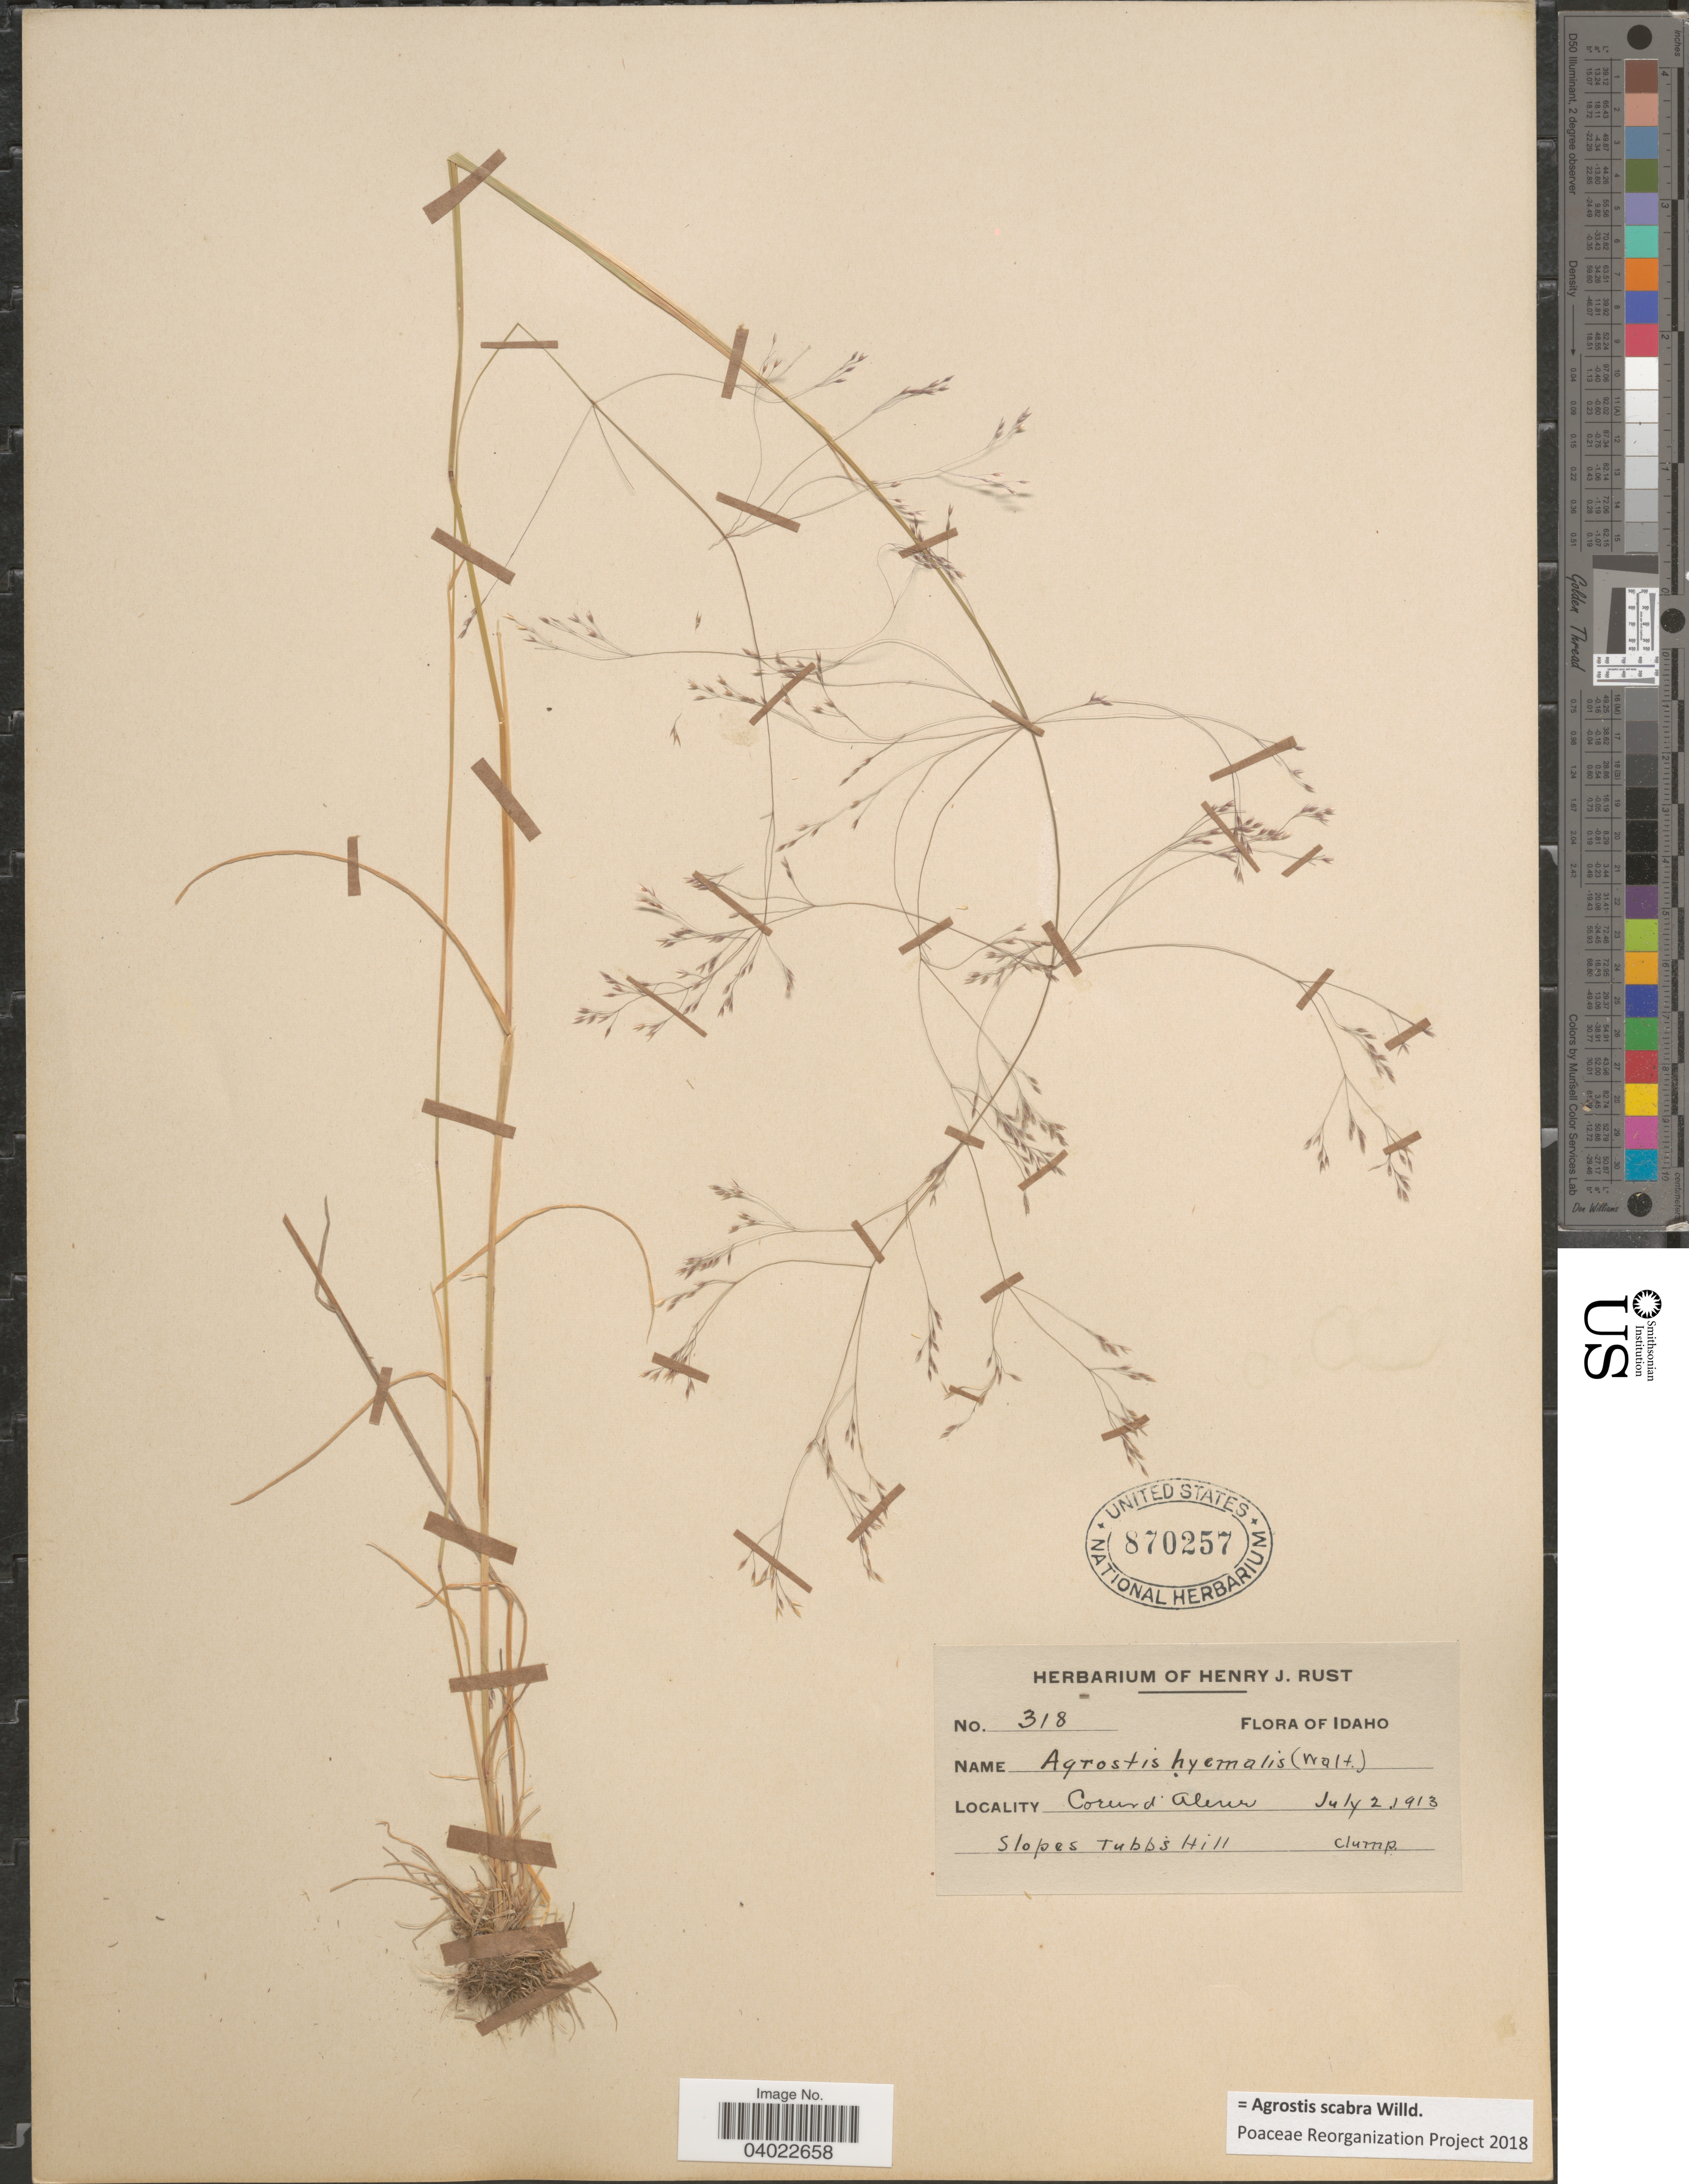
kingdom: Plantae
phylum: Tracheophyta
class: Liliopsida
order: Poales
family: Poaceae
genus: Agrostis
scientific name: Agrostis scabra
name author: Willd.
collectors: ex herb. Henry J. Rust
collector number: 318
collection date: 1913-07-02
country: United States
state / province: Idaho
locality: Coeur d'Alene. Slopes Tubbs Hill.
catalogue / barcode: US 870257